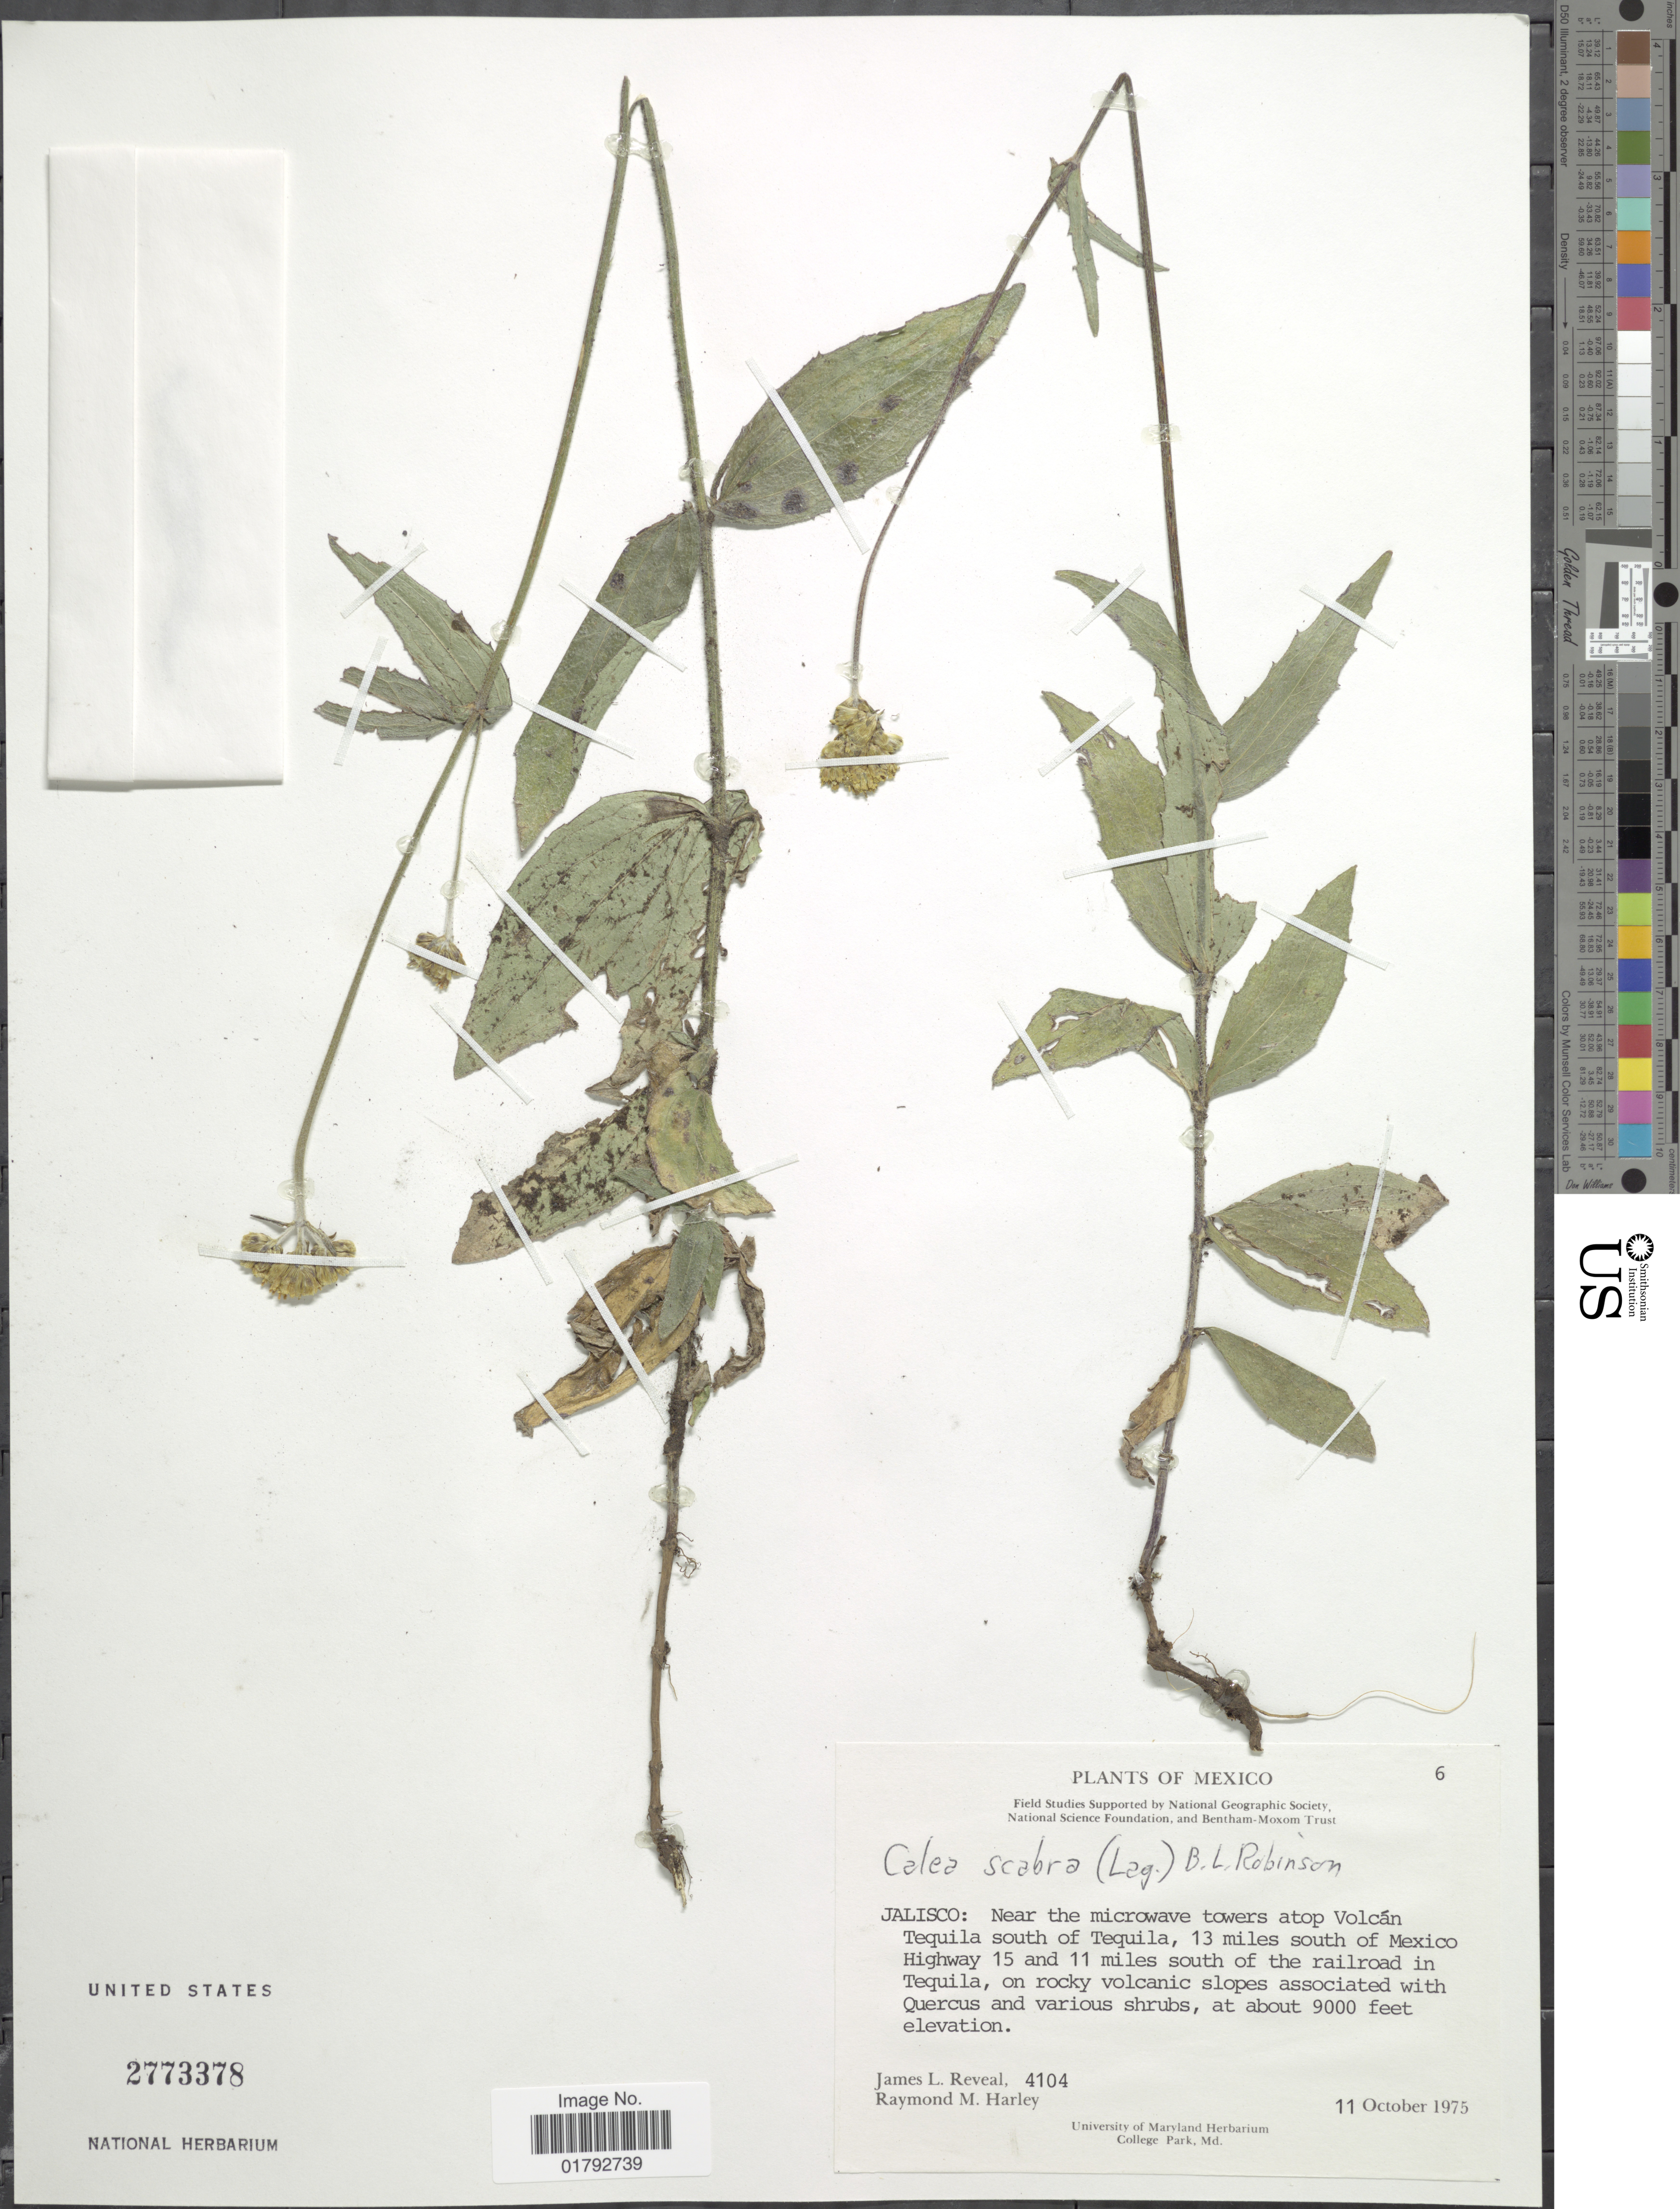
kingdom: Plantae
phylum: Tracheophyta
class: Magnoliopsida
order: Asterales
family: Asteraceae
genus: Alloispermum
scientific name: Alloispermum scabrum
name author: (Lag.) H. Rob.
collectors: J. L. Reveal & R. M. Harley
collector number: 4104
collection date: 1975-10-11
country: Mexico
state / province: Jalisco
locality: Jalisco: Near the microwave towers atop Volcan Tequila south of Tequila, 13 miles south of MExico Highway 15 and 11 miles south of the railroad in Tequila.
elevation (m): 2743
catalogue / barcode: US 2773378